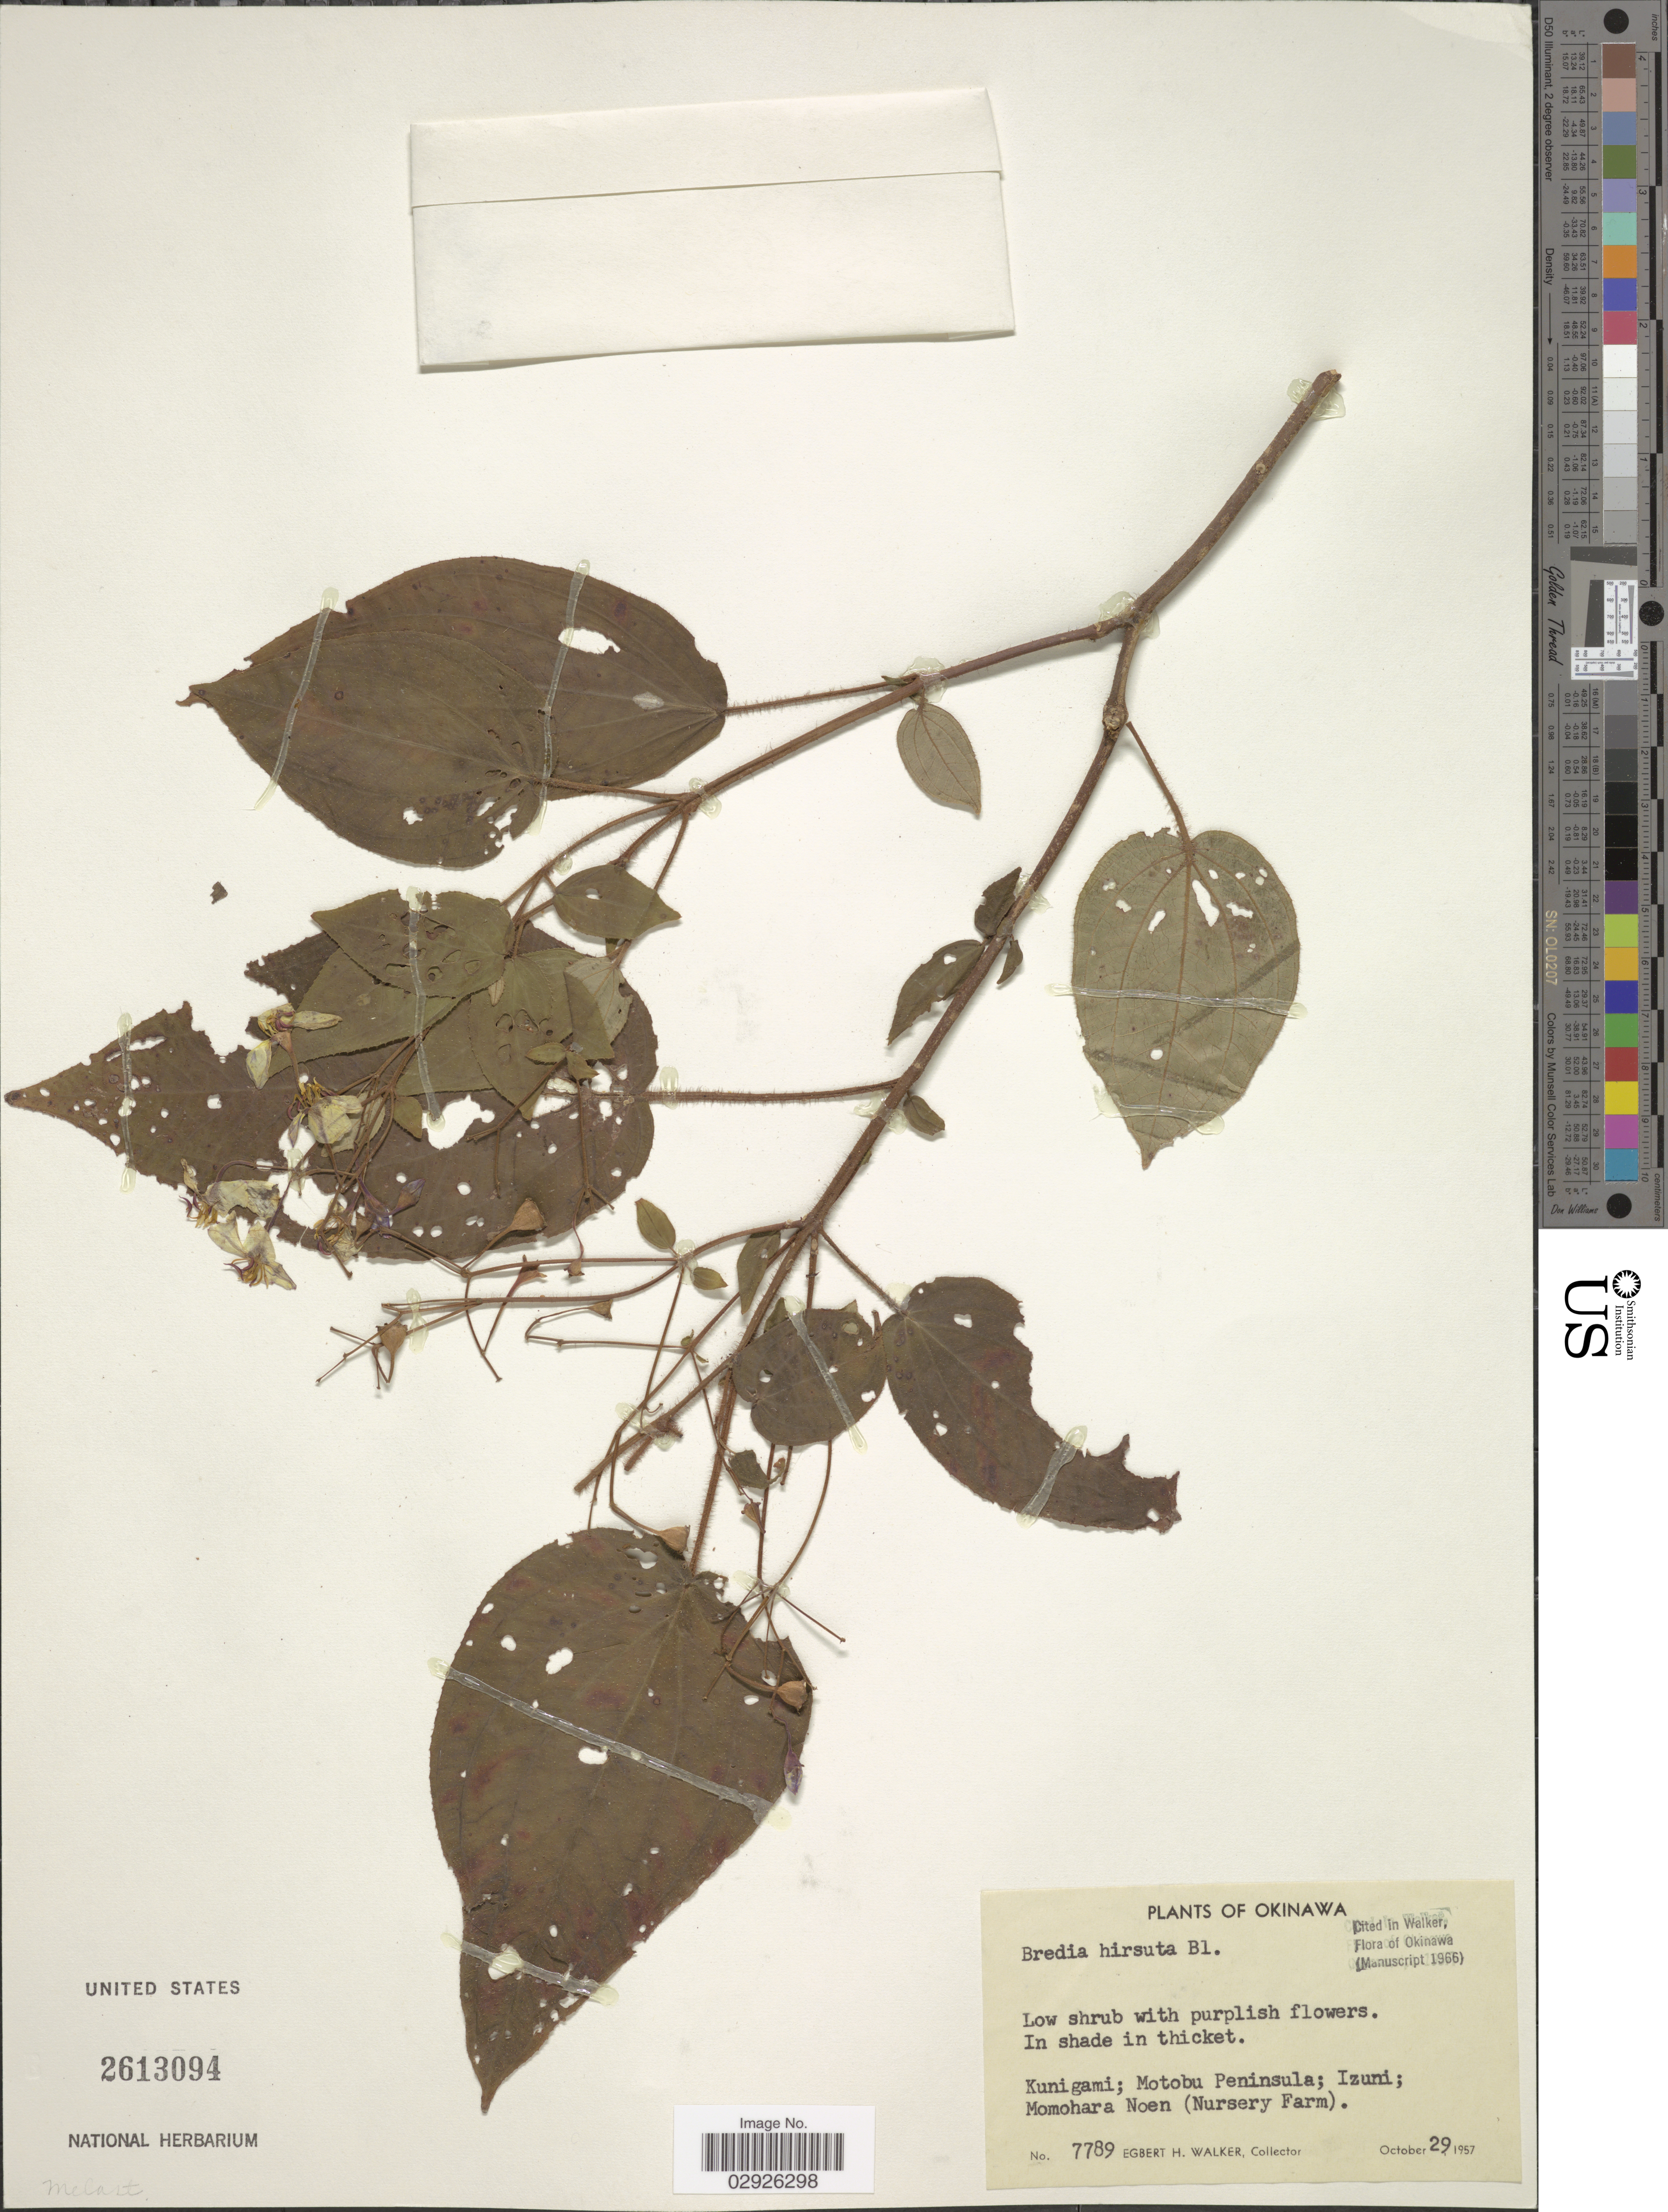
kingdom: Plantae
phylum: Tracheophyta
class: Magnoliopsida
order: Myrtales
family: Melastomataceae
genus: Bredia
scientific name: Bredia hirsuta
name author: Blume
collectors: E. H. Walker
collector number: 7789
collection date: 1957-10-29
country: Japan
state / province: Okinawa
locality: Kunigami; Motobu Peninsula; Izuni; Momohara Noen (Nuresery Farm).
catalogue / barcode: US 2613094